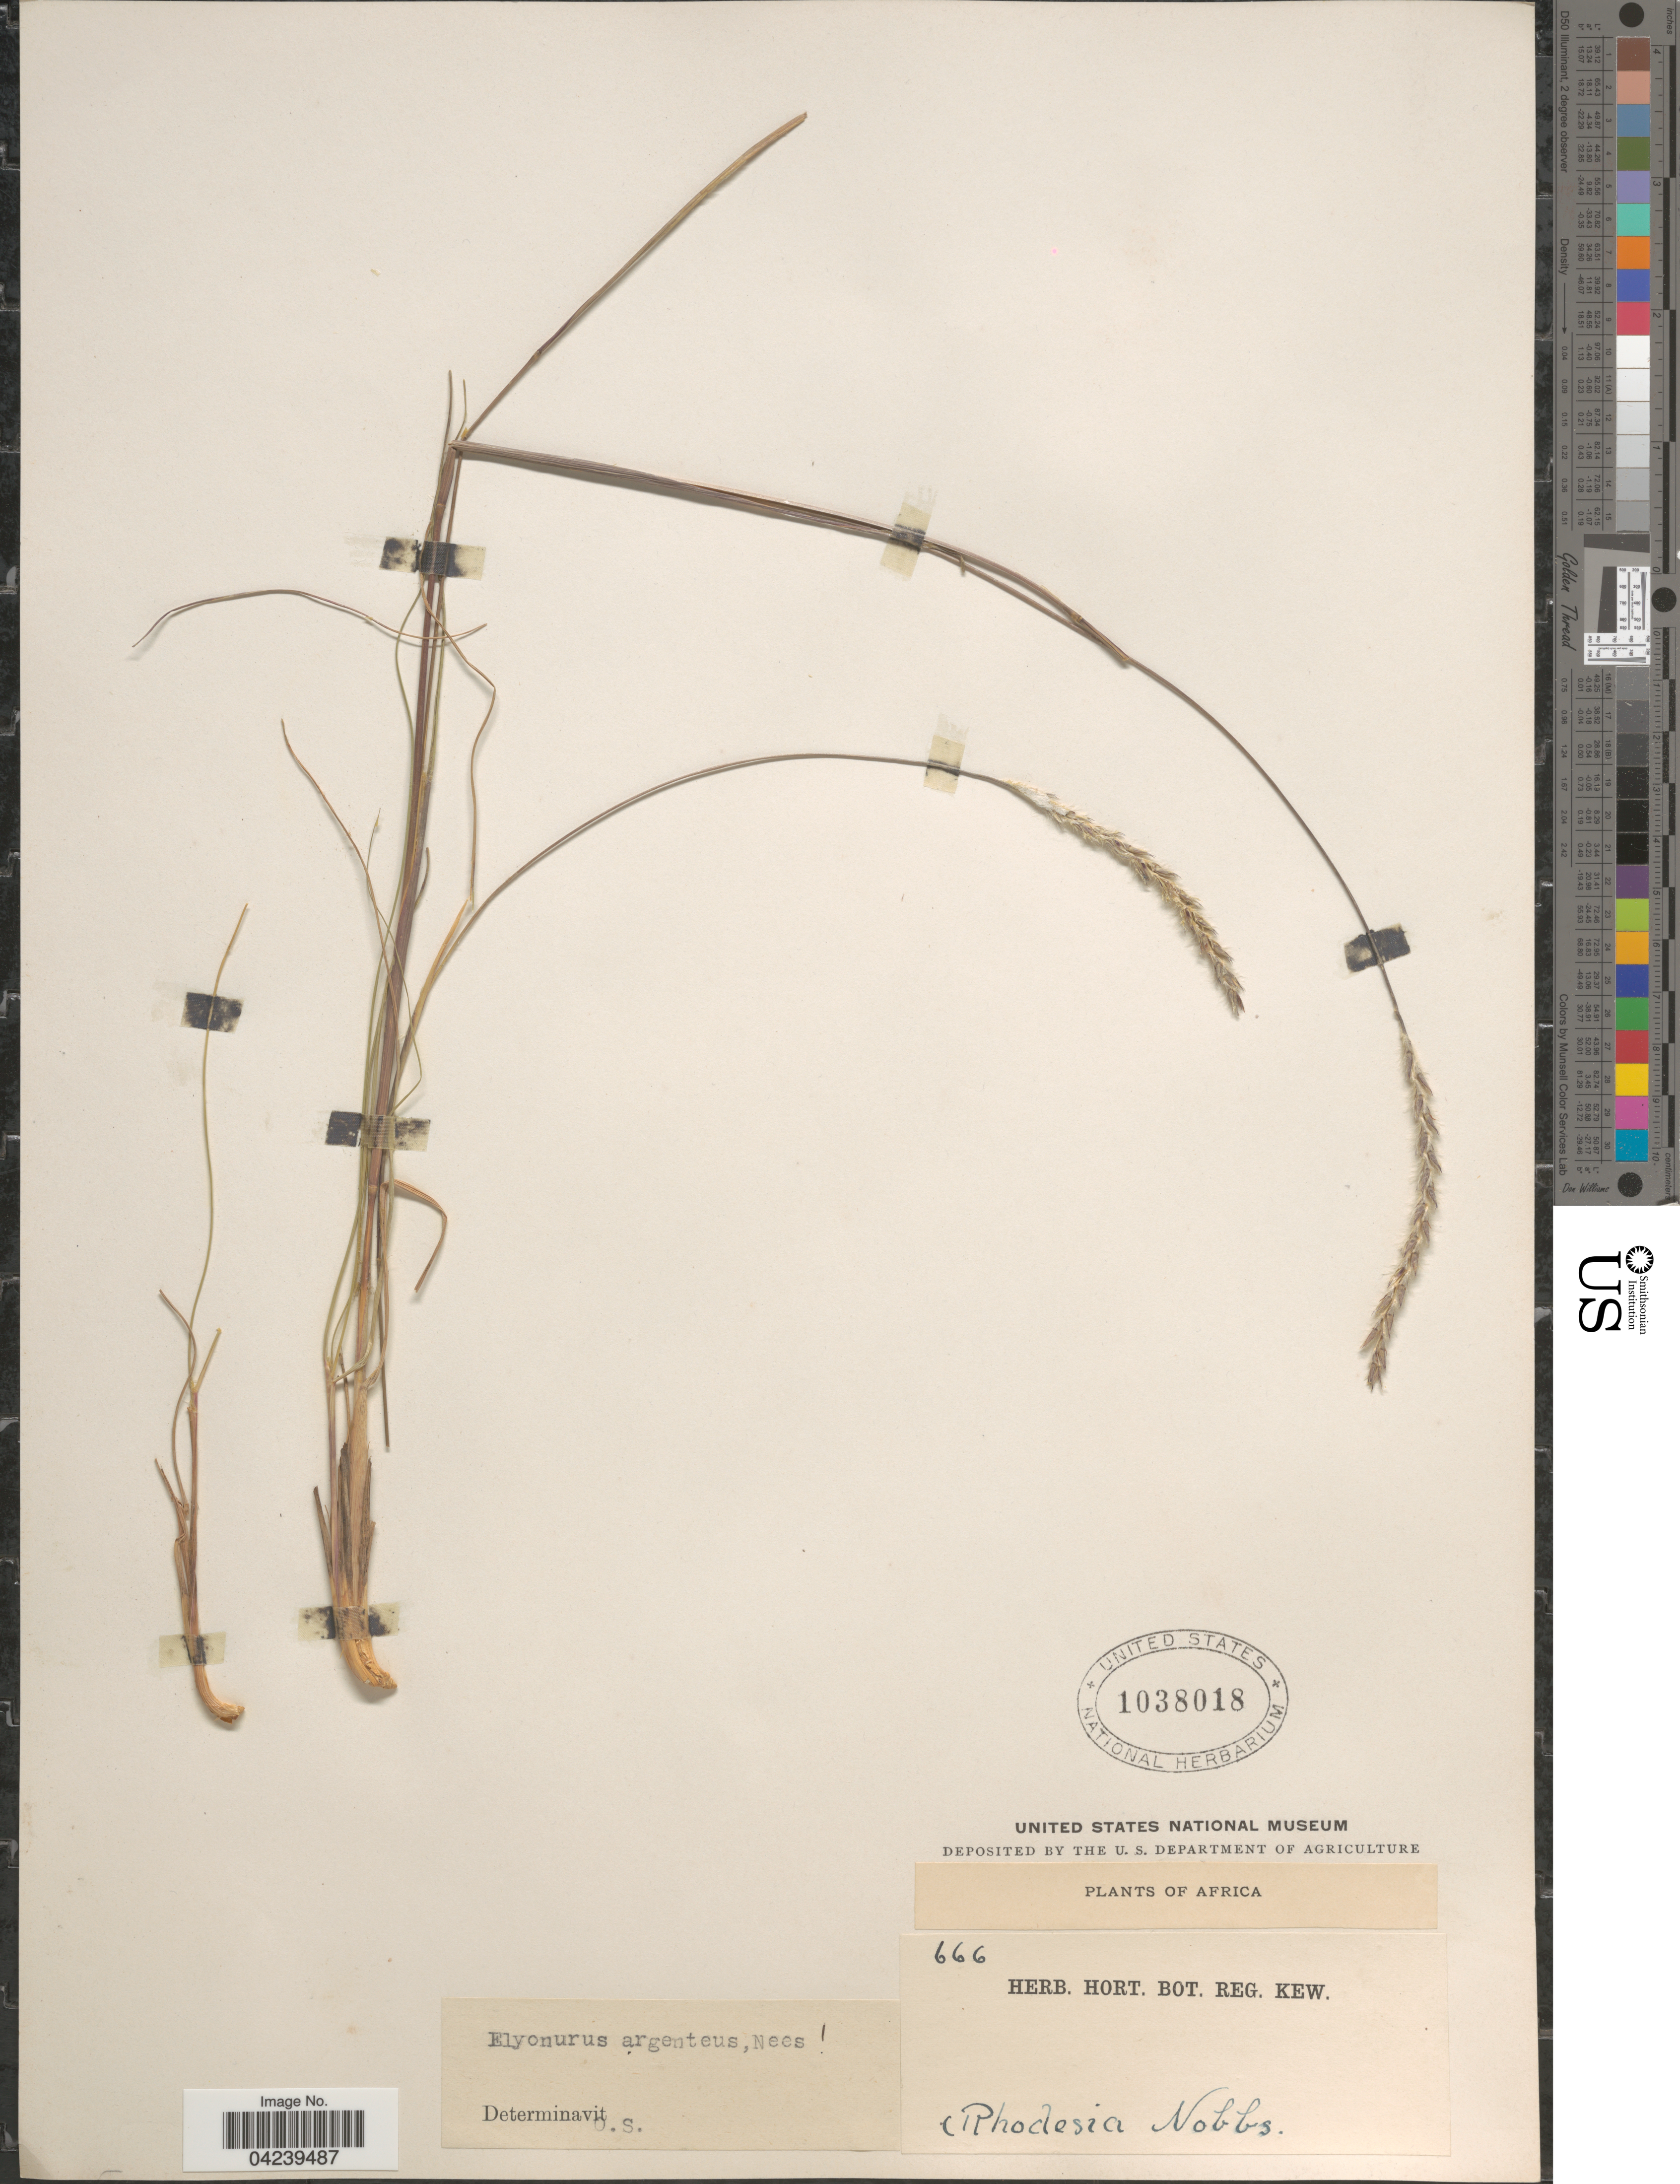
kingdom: Plantae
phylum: Tracheophyta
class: Liliopsida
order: Poales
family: Poaceae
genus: Elionurus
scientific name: Elionurus muticus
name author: (Spreng.) Kuntze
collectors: Ex herb. Hort. Bot. Reg. Kew.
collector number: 666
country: Zimbabwe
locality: Rhodesia Nobbs.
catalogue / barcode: US 1038018